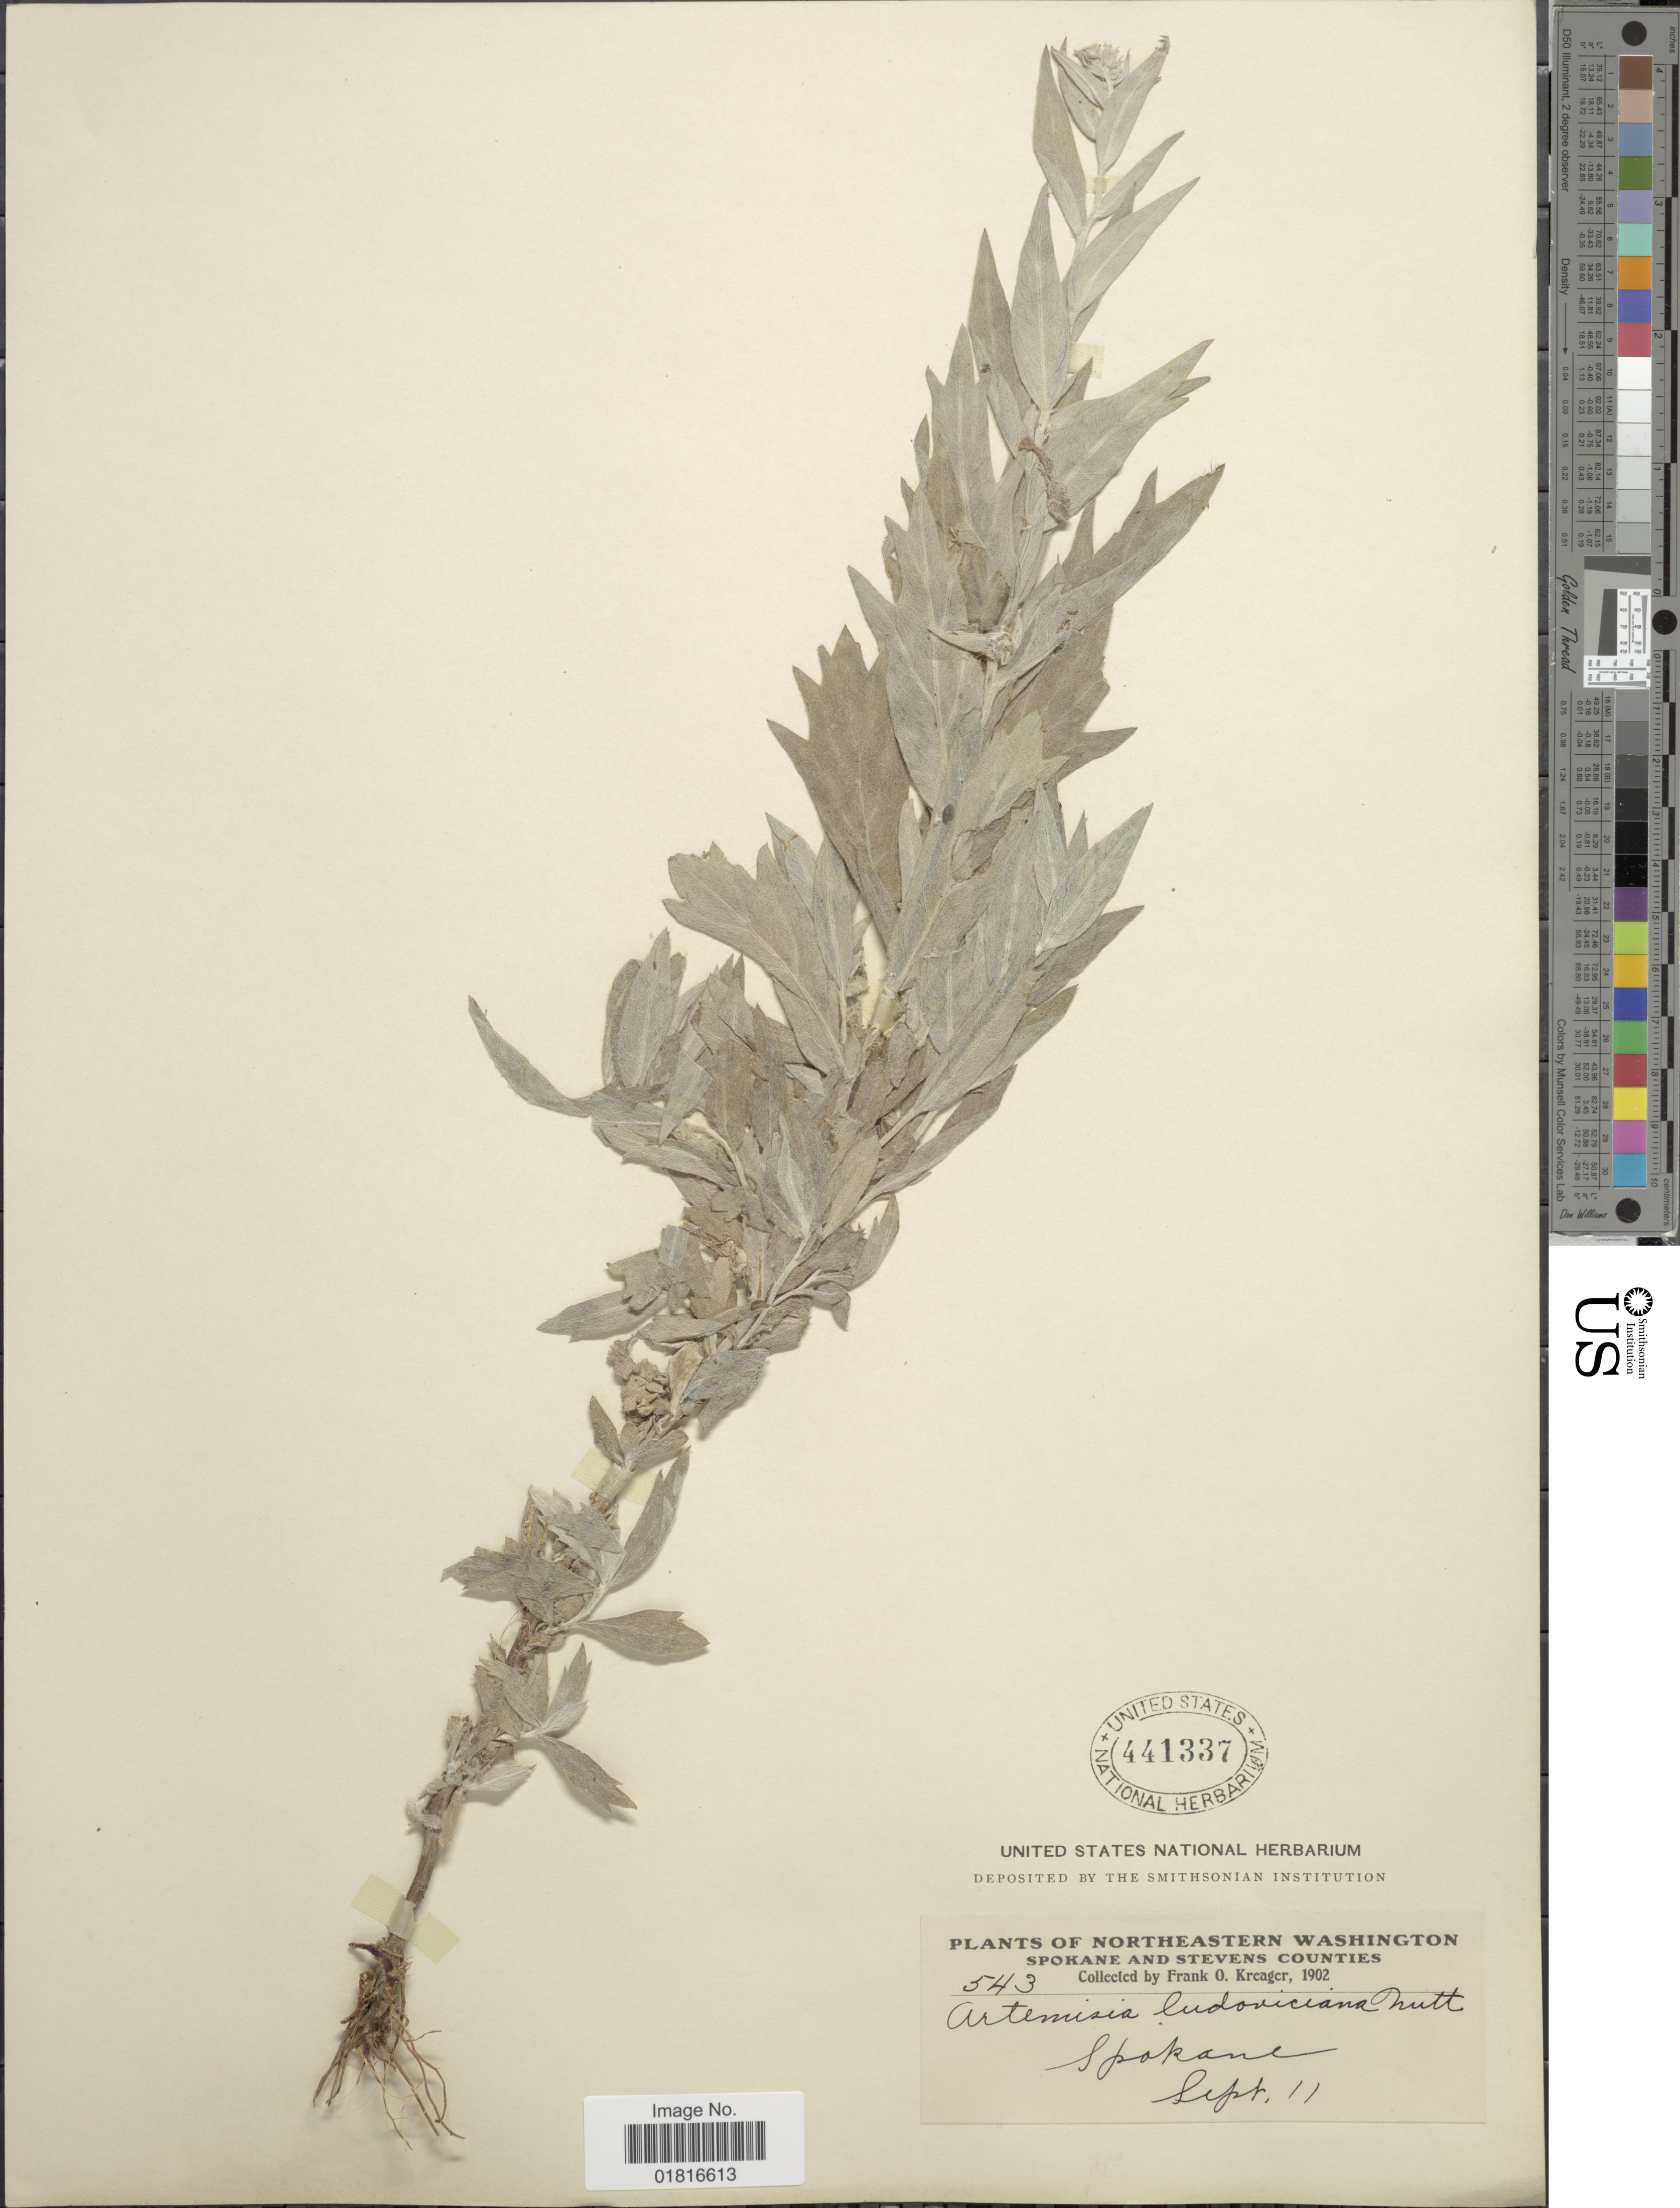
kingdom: Plantae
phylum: Tracheophyta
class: Magnoliopsida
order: Asterales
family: Asteraceae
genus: Artemisia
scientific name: Artemisia platyphylla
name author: Rydb.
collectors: F. Kreager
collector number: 543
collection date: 1902-09-11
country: United States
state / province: Washington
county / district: Spokane / Stevens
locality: Northeastern Washington, Spokane and Stevens Counties, Spokane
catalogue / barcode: US 441337